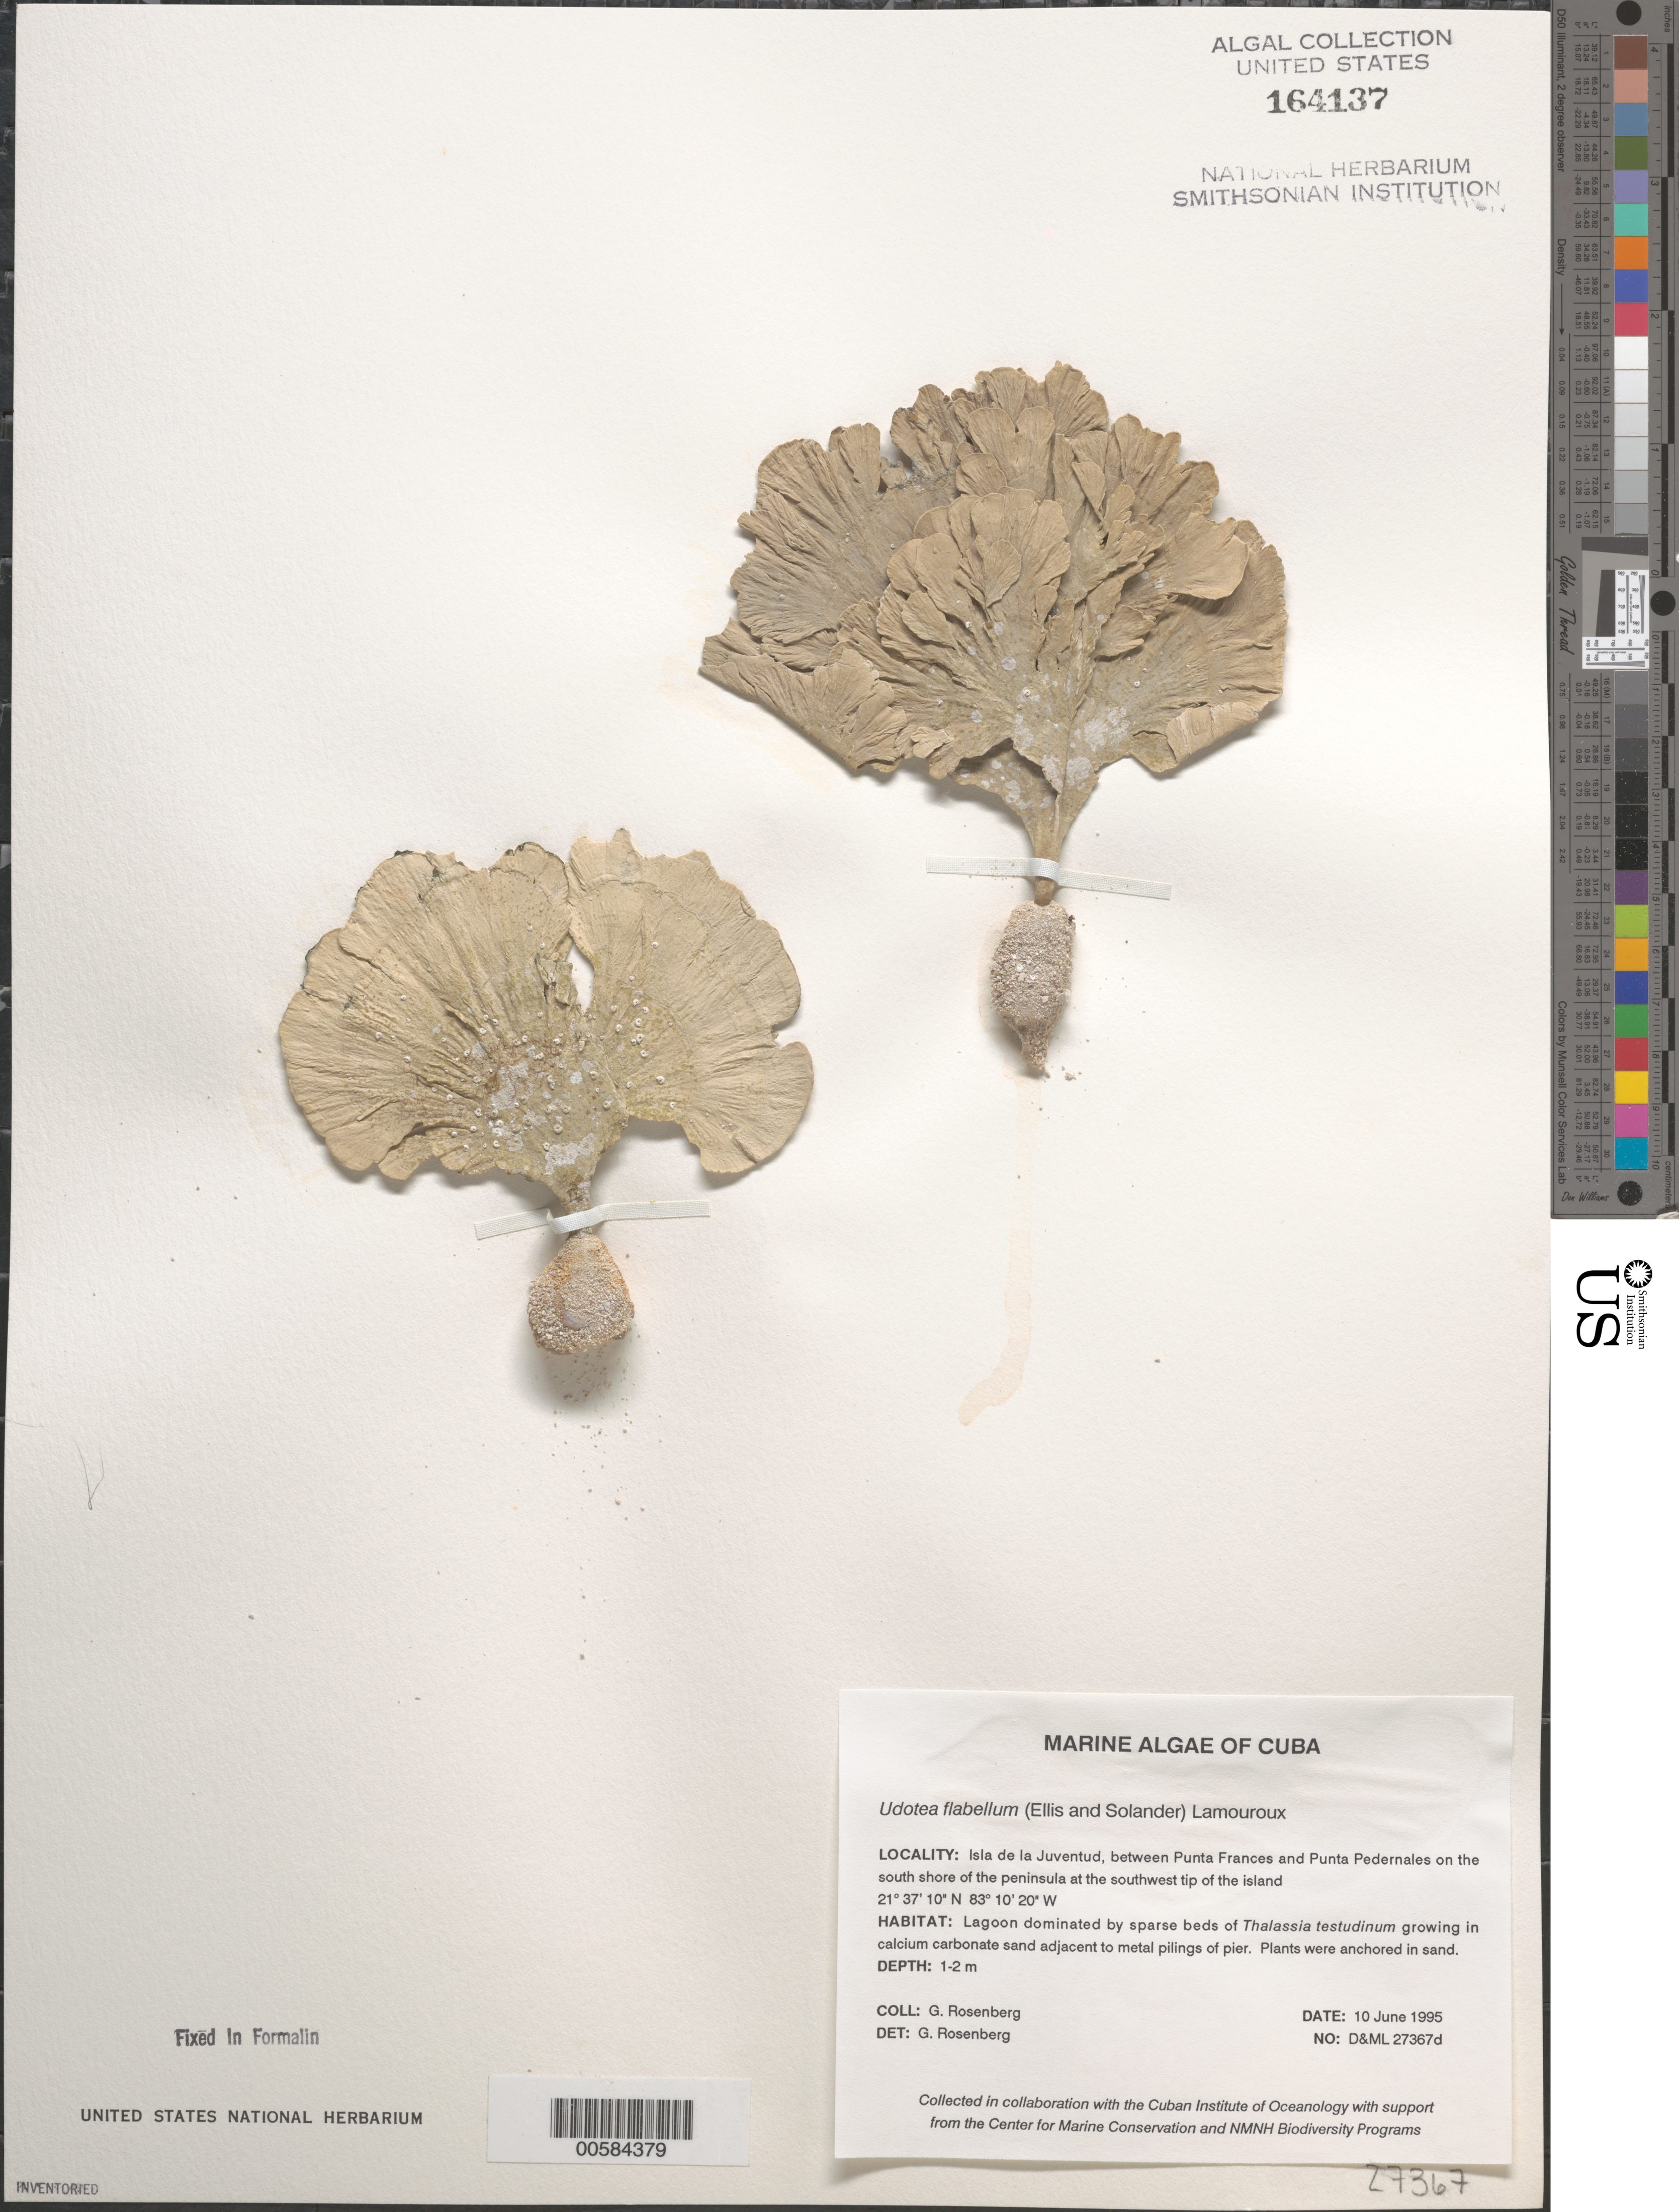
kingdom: Plantae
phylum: Chlorophyta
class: Ulvophyceae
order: Bryopsidales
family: Udoteaceae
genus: Udotea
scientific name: Udotea flabellum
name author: (J. Ellis & Sol.) M. Howe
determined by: Rosenberg, G.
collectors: G. Rosenberg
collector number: D&ML 27367d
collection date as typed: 10 Jun 1995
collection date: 1995-06-10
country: Cuba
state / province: Isla de La Juventud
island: Isla de la Juventud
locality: Between Punta Frances and Punta Pedernales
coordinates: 21 37' 10" N, 83 10' 20" W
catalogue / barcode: US 164137